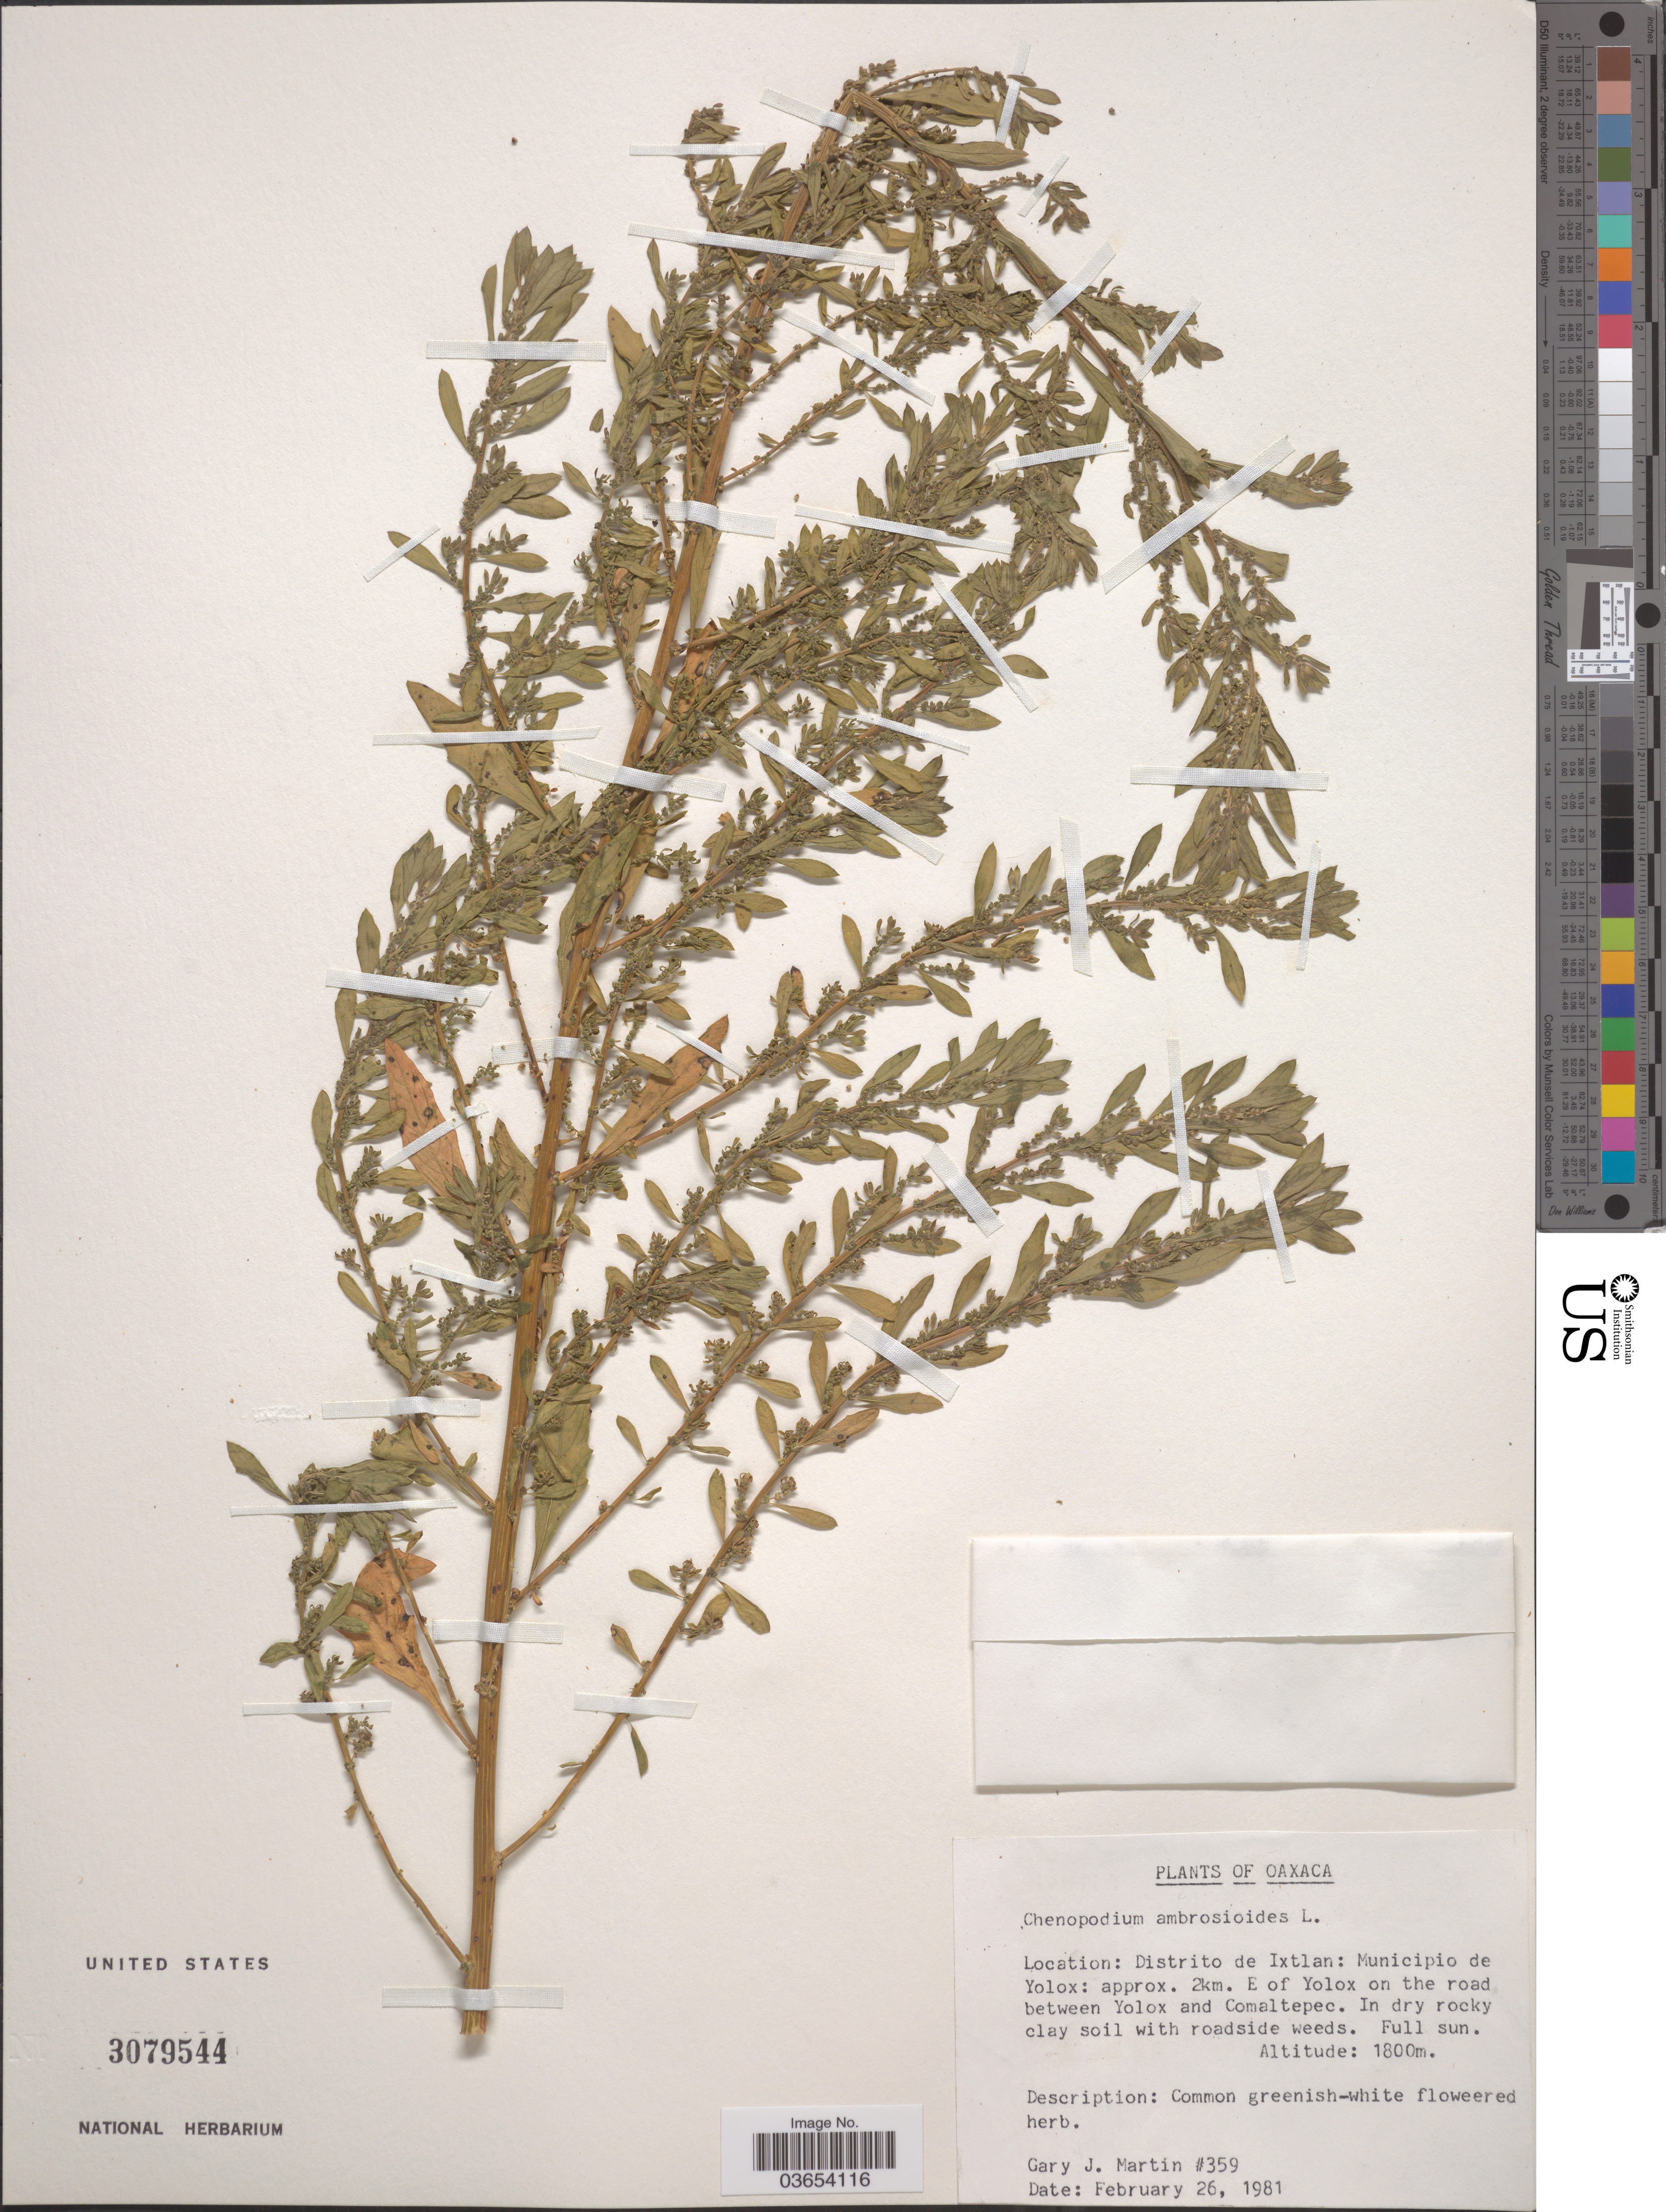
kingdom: Plantae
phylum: Tracheophyta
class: Magnoliopsida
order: Caryophyllales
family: Amaranthaceae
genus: Chenopodium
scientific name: Chenopodium ambrosioides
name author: L.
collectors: G. J. Martin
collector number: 359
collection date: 1981-02-26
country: Mexico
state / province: Oaxaca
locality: Distrito de Ixtlan: Municipio de Yolox: approx. 2km. E of Yolox on the road between Yolox and Comaltepec.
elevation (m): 1800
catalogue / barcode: US 3079544